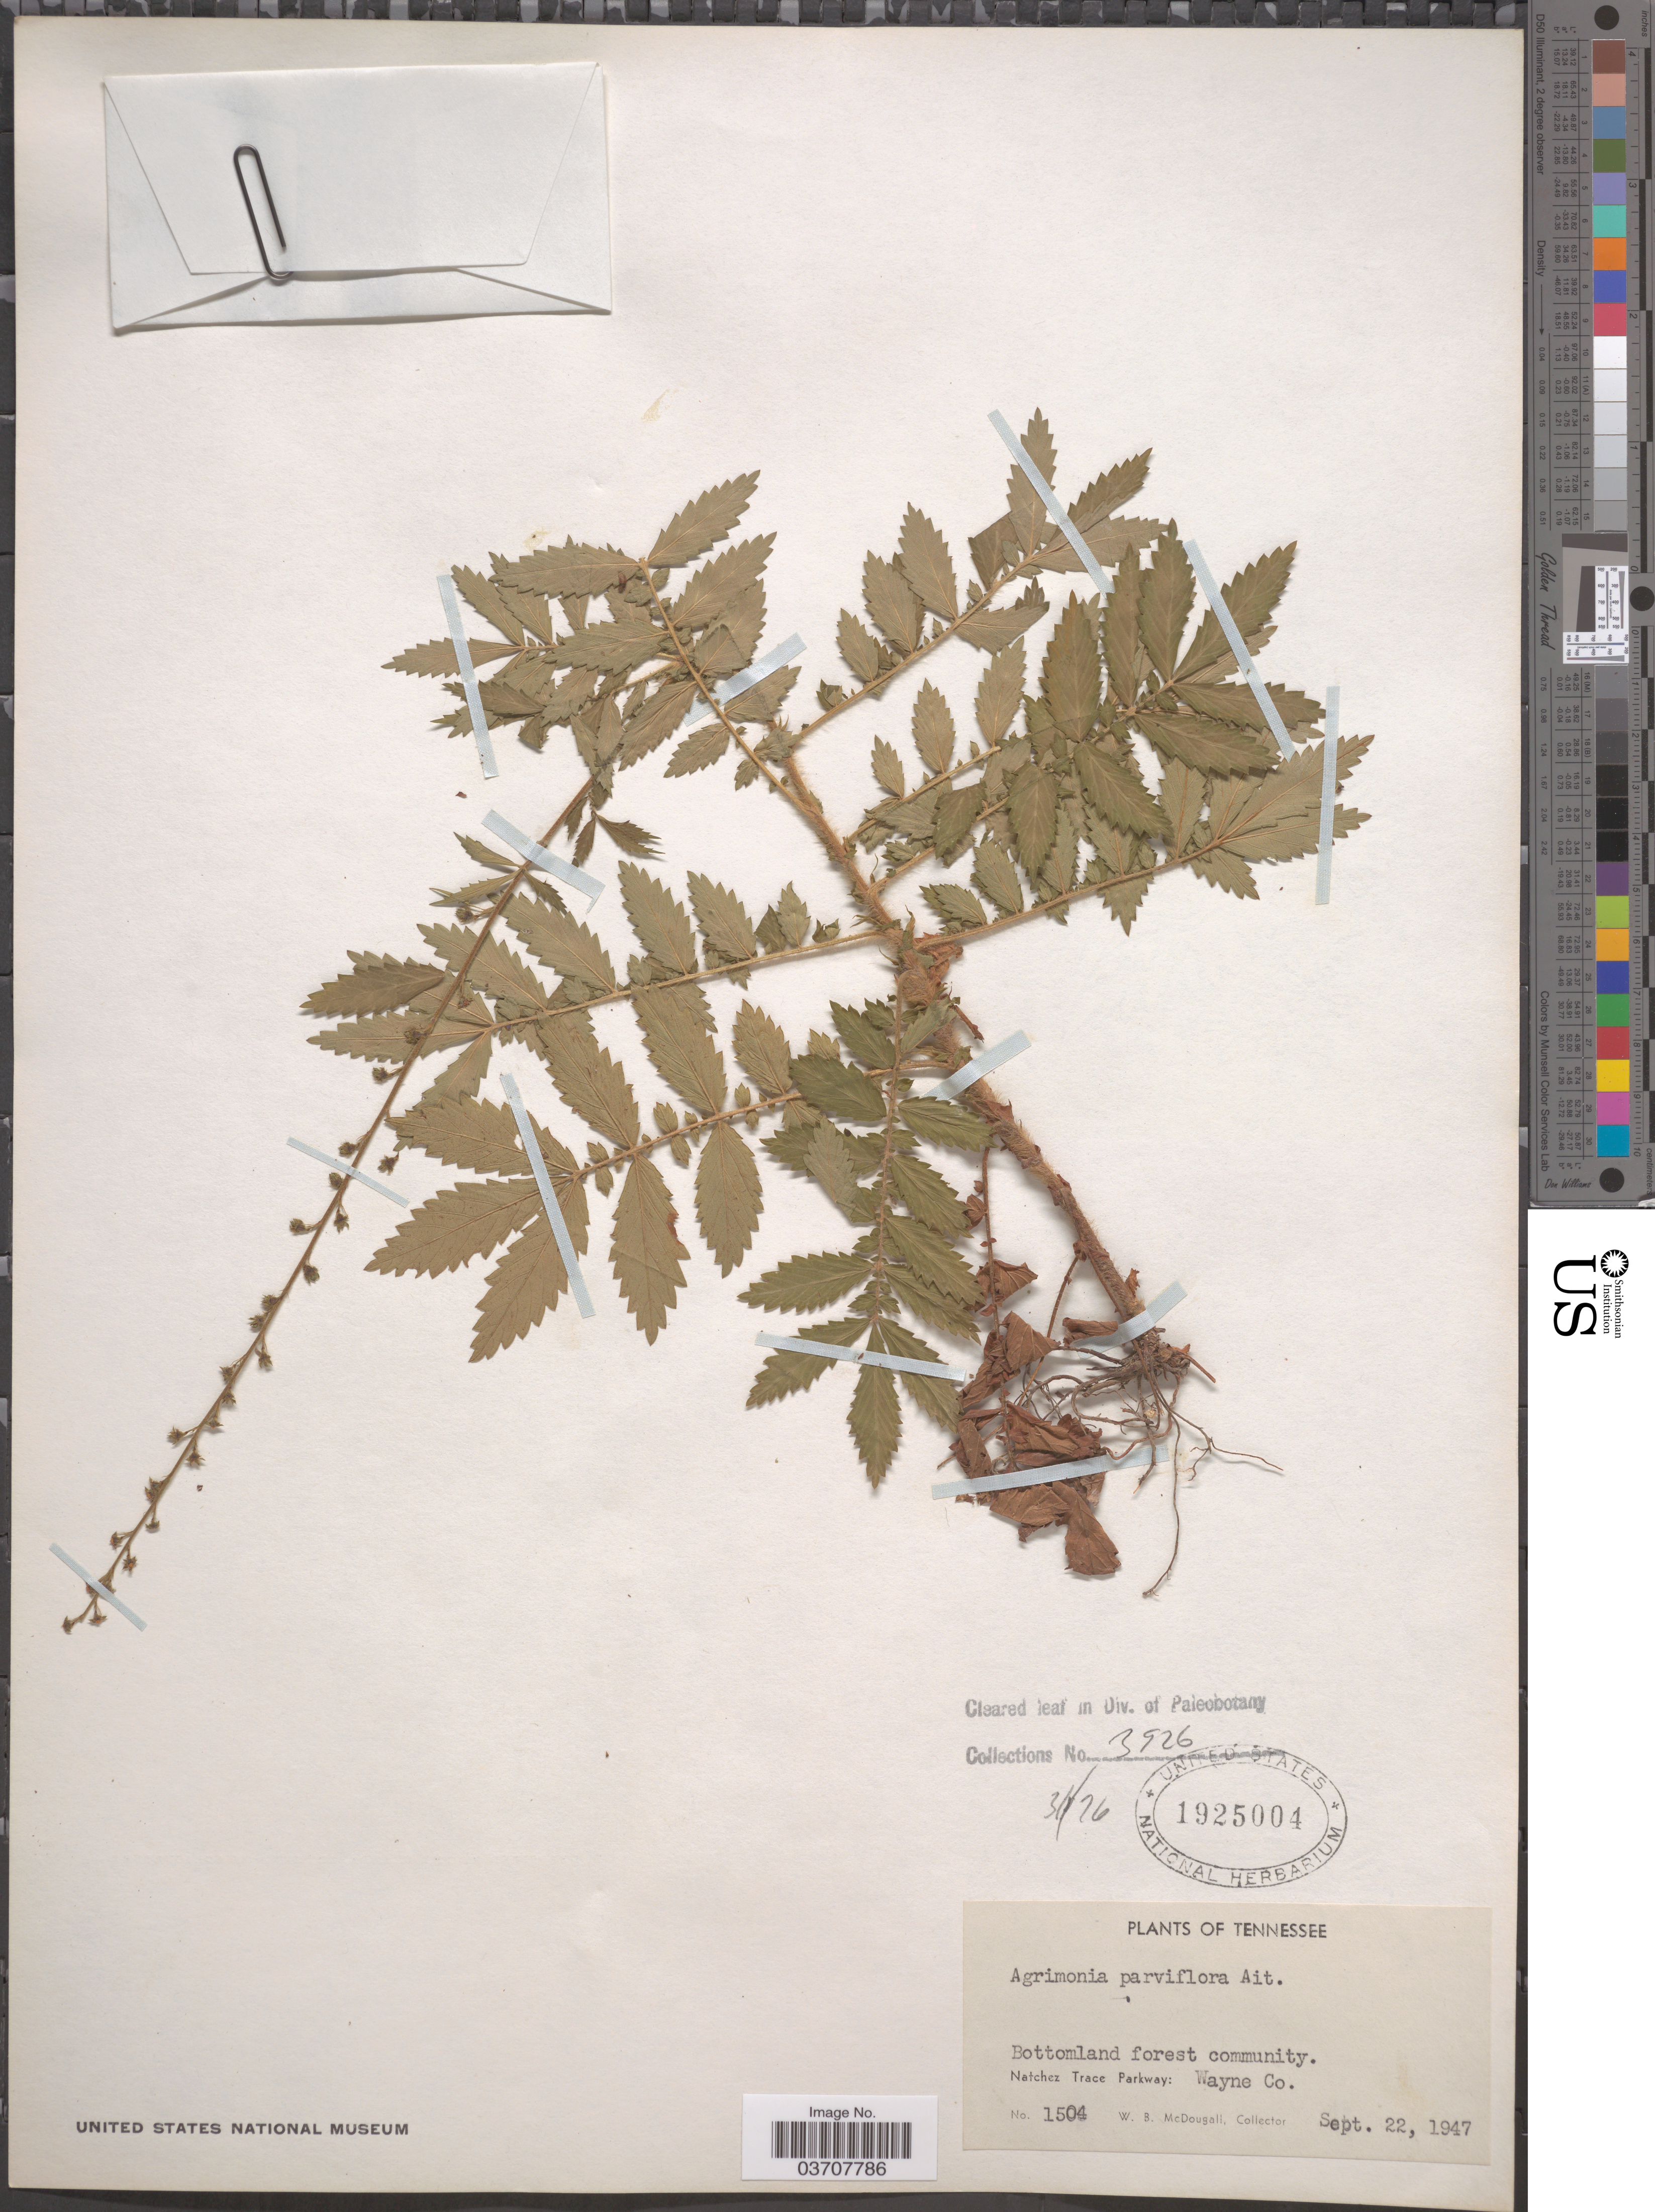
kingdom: Plantae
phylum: Tracheophyta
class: Magnoliopsida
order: Rosales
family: Rosaceae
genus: Agrimonia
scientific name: Agrimonia parviflora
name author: Aiton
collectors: W. B. McDougall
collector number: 1504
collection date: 1947-09-22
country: United States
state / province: Tennessee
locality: Bottomland forest community. Natchez Trace Parkway: Wayne Co.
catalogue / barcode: US 1925004